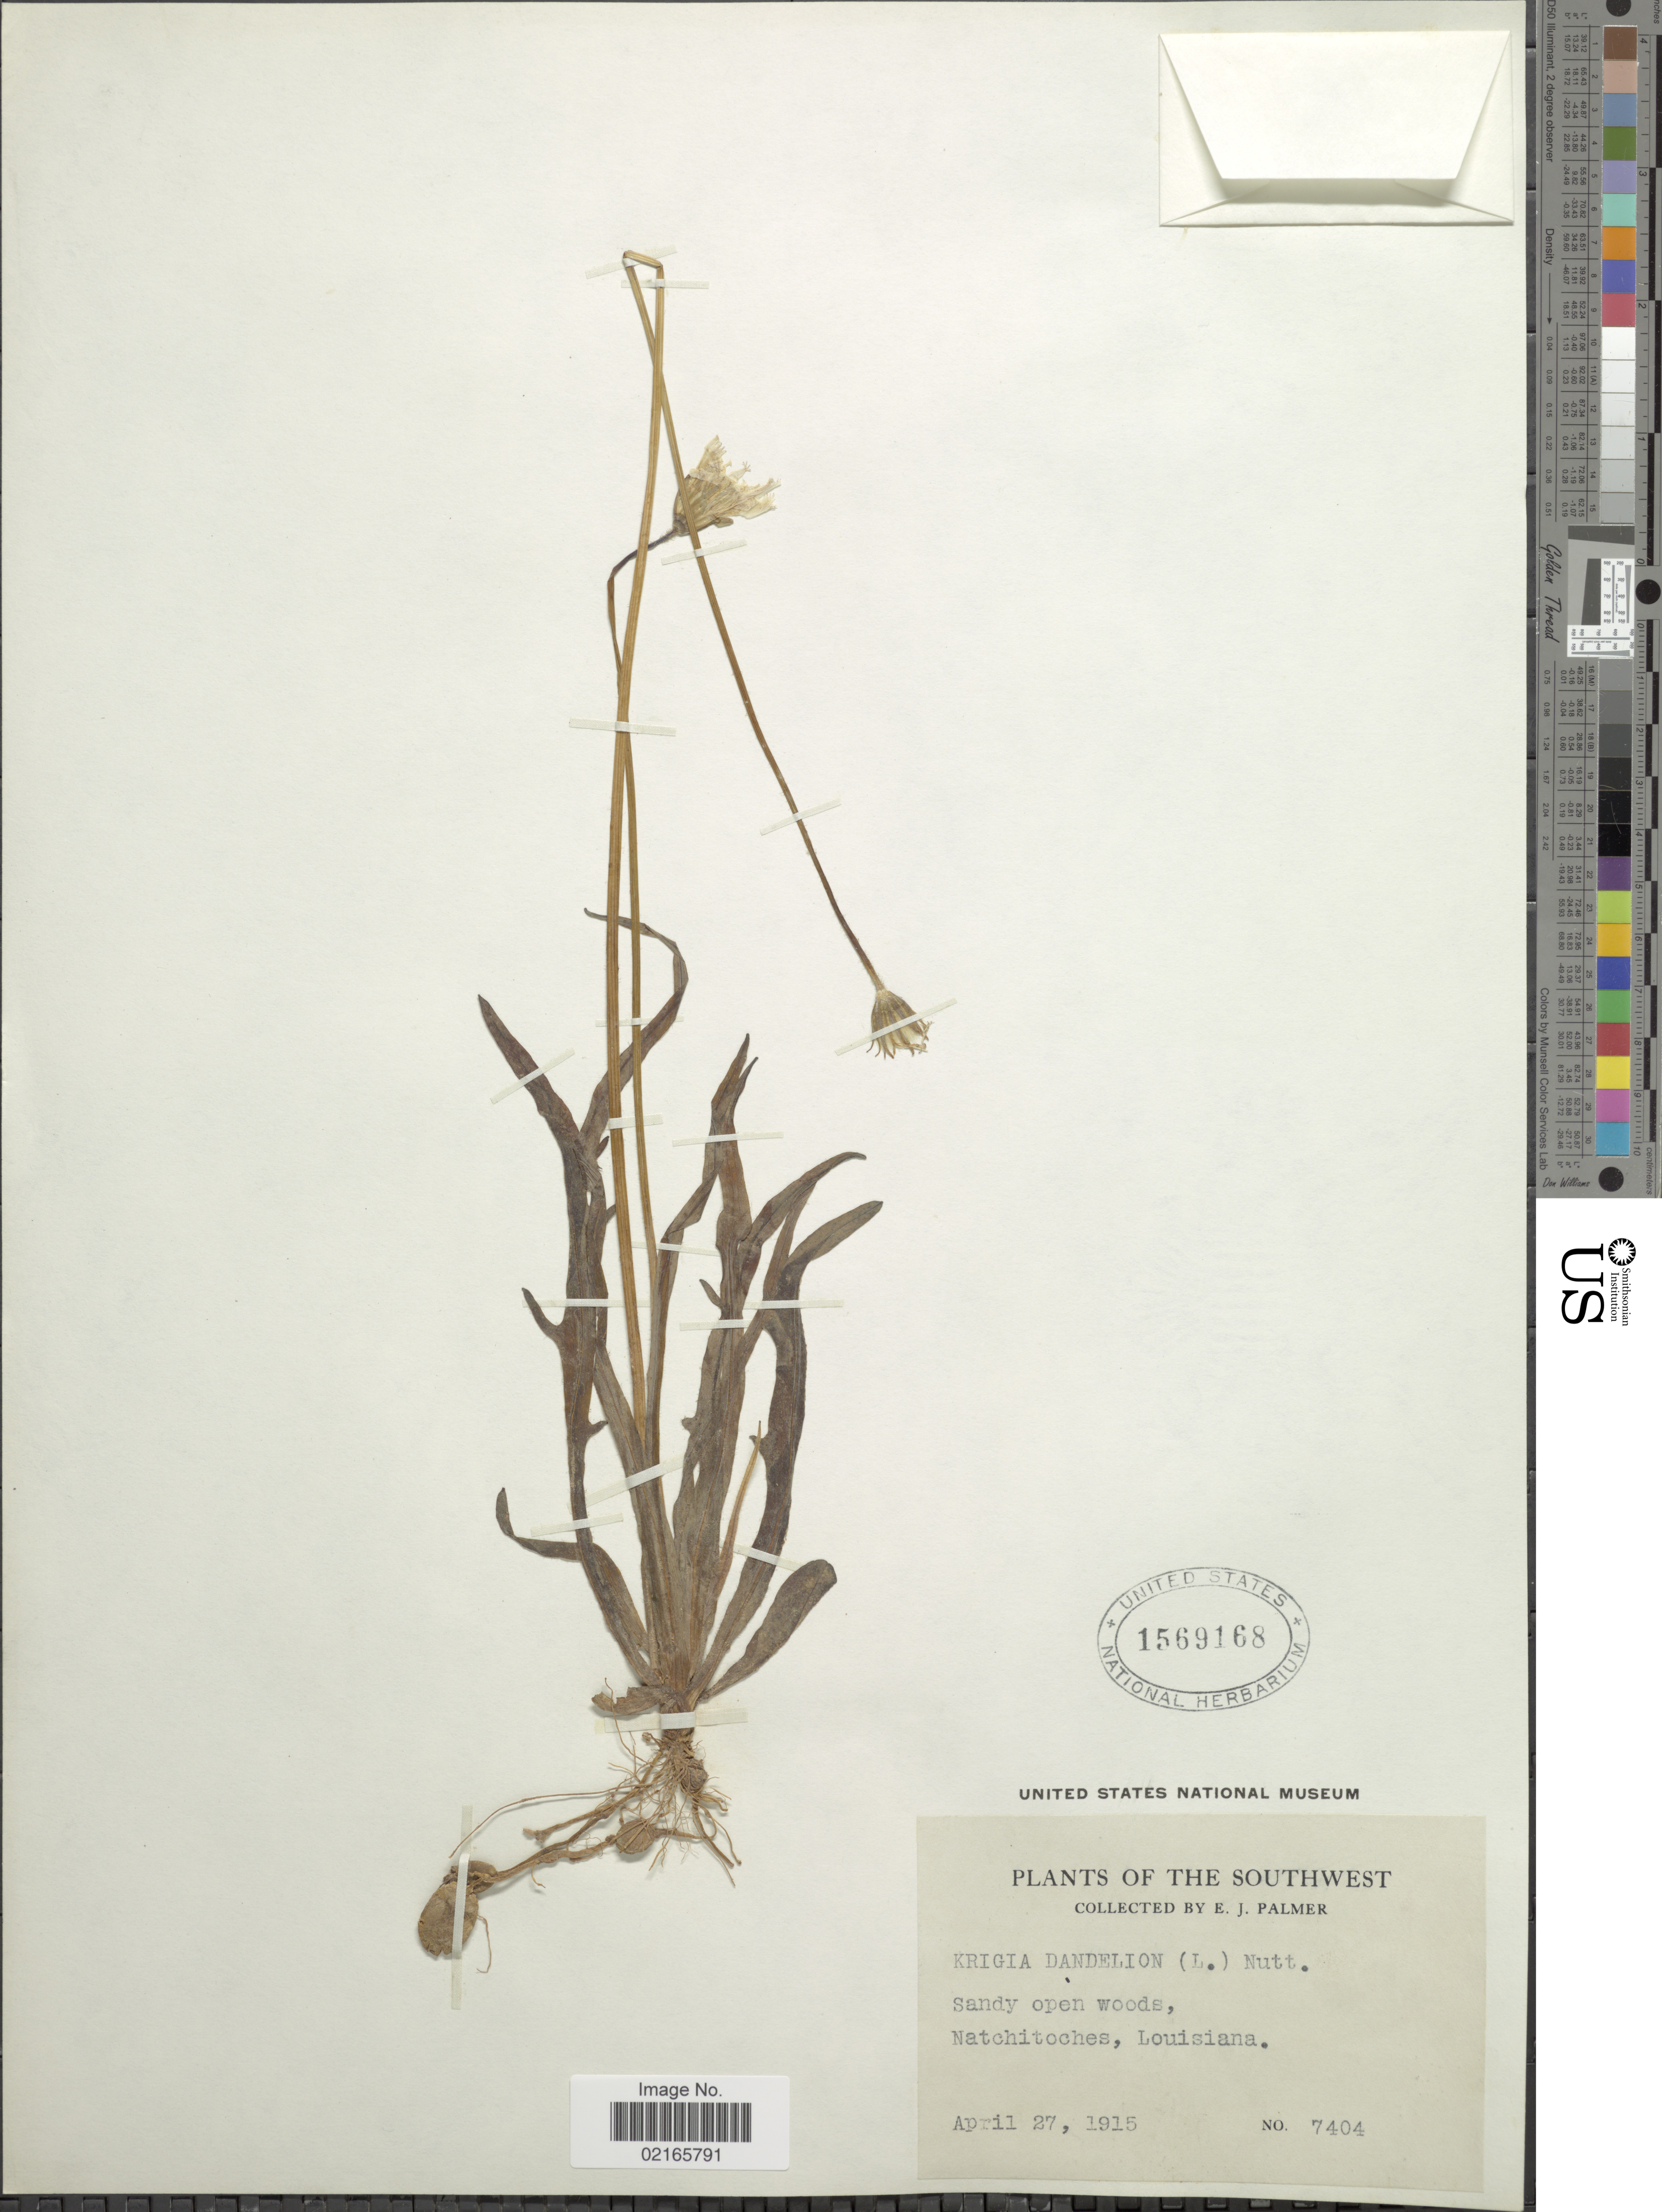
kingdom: Plantae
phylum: Tracheophyta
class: Magnoliopsida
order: Asterales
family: Asteraceae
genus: Krigia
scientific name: Krigia dandelion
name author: (L.) Nutt.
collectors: E. J. Palmer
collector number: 7404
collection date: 1915-04-27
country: United States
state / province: Louisiana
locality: Southwest, sandy open woods, Natchitoches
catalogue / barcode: US 1569168